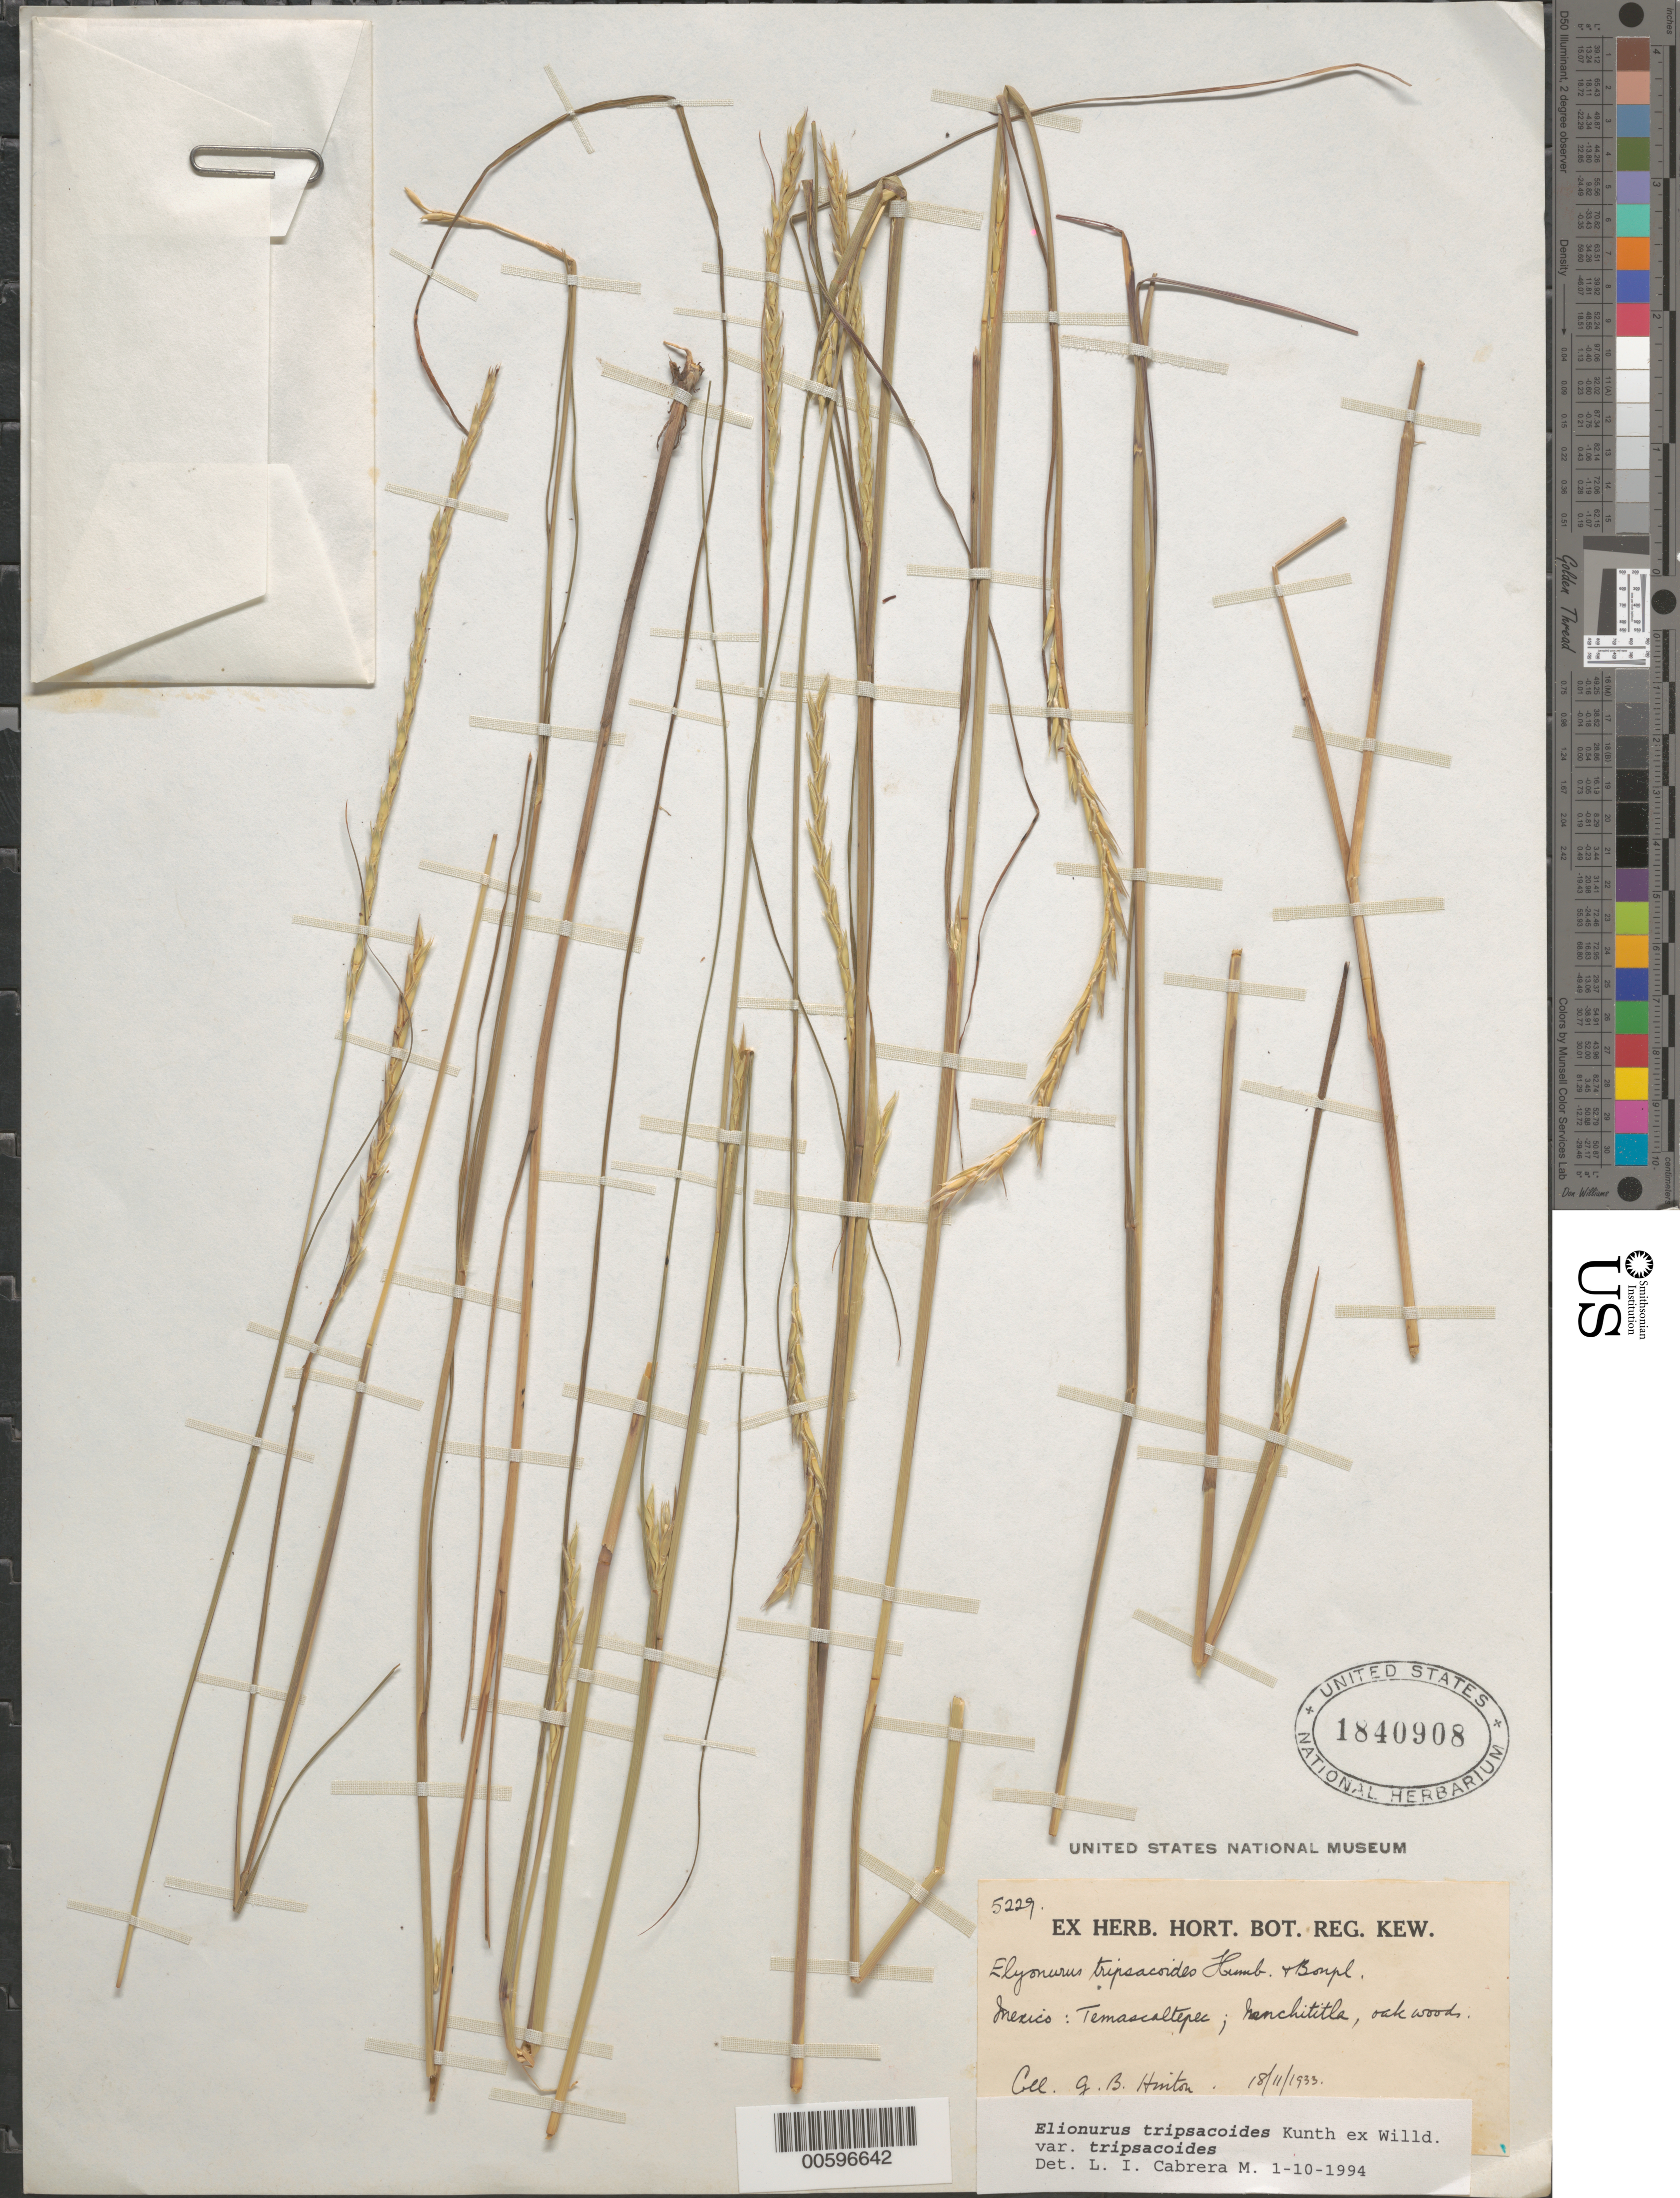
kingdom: Plantae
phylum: Tracheophyta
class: Liliopsida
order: Poales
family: Poaceae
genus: Elionurus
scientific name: Elionurus tripsacoides var. tripsacoides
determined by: Cabrera M., L. I.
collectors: G. B. Hinton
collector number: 5229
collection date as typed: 18 Nov 1933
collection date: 1933-11-18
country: Mexico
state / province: México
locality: Temascaltepec, Nanchititla.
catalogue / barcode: US 1840908